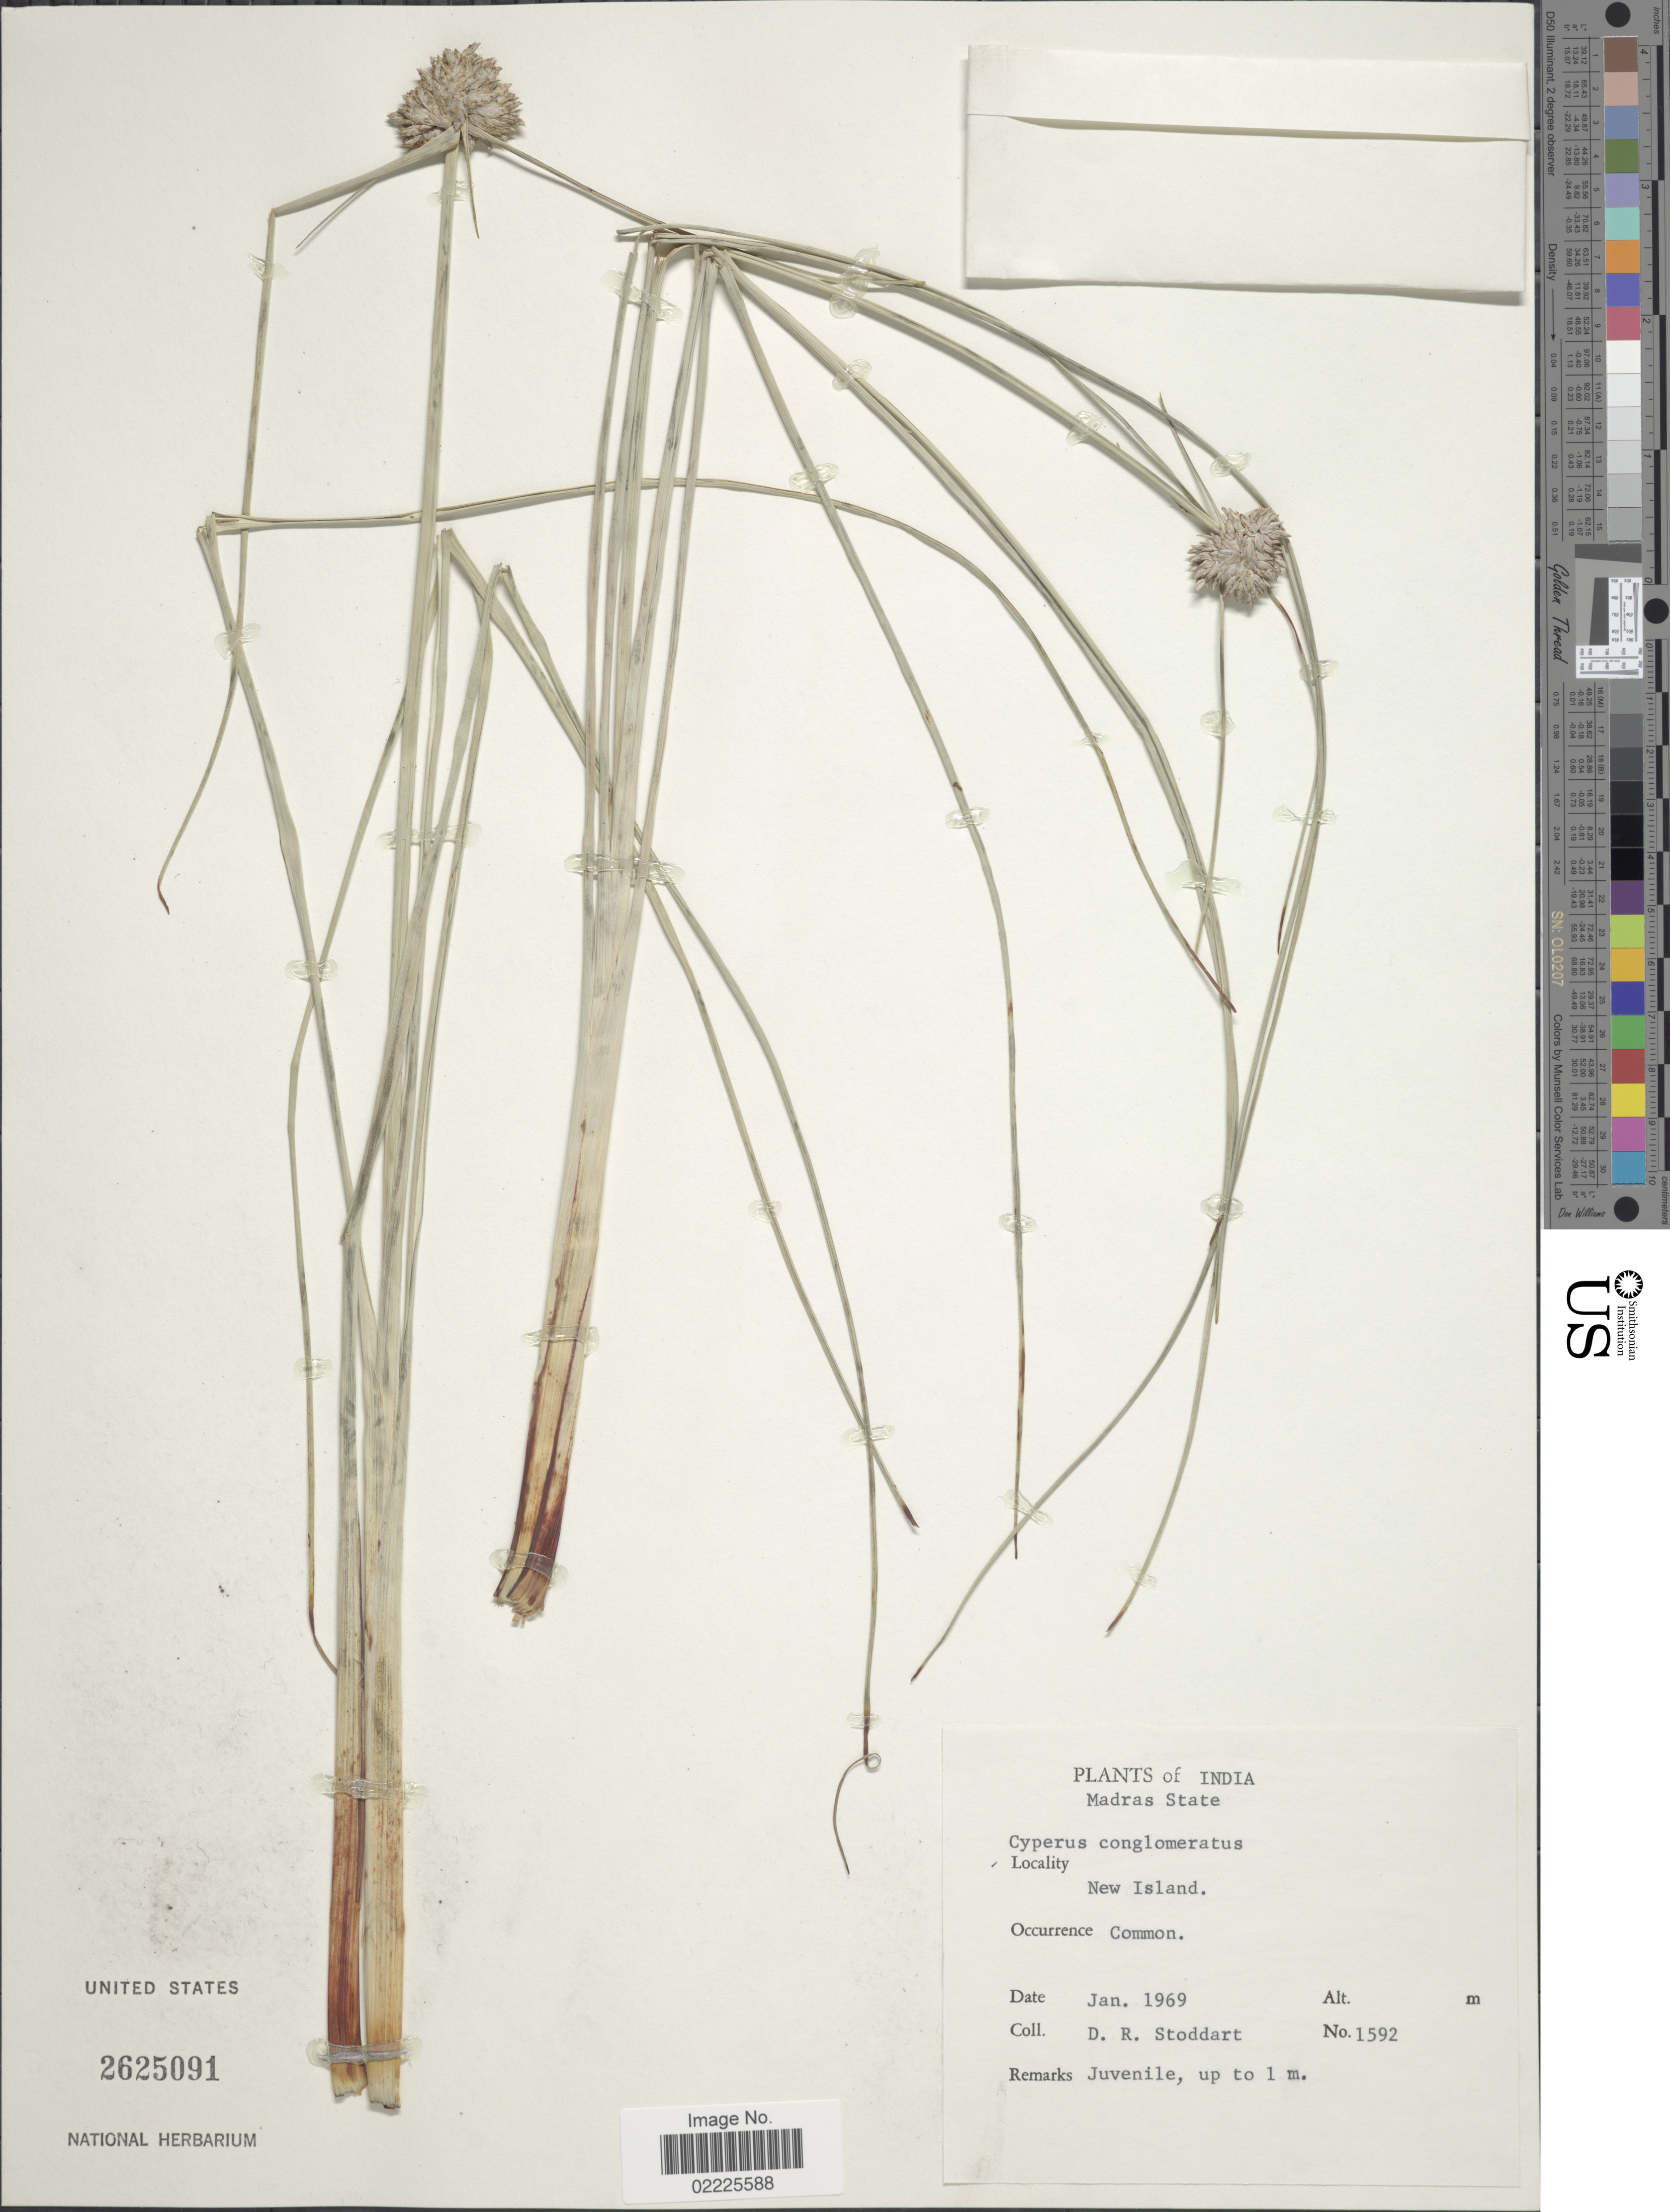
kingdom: Plantae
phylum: Tracheophyta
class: Liliopsida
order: Poales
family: Cyperaceae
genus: Cyperus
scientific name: Cyperus conglomeratus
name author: Rottb.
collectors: D. R. Stoddart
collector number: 1592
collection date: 1969-01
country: India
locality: Madras State, New Island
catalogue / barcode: US 2625091